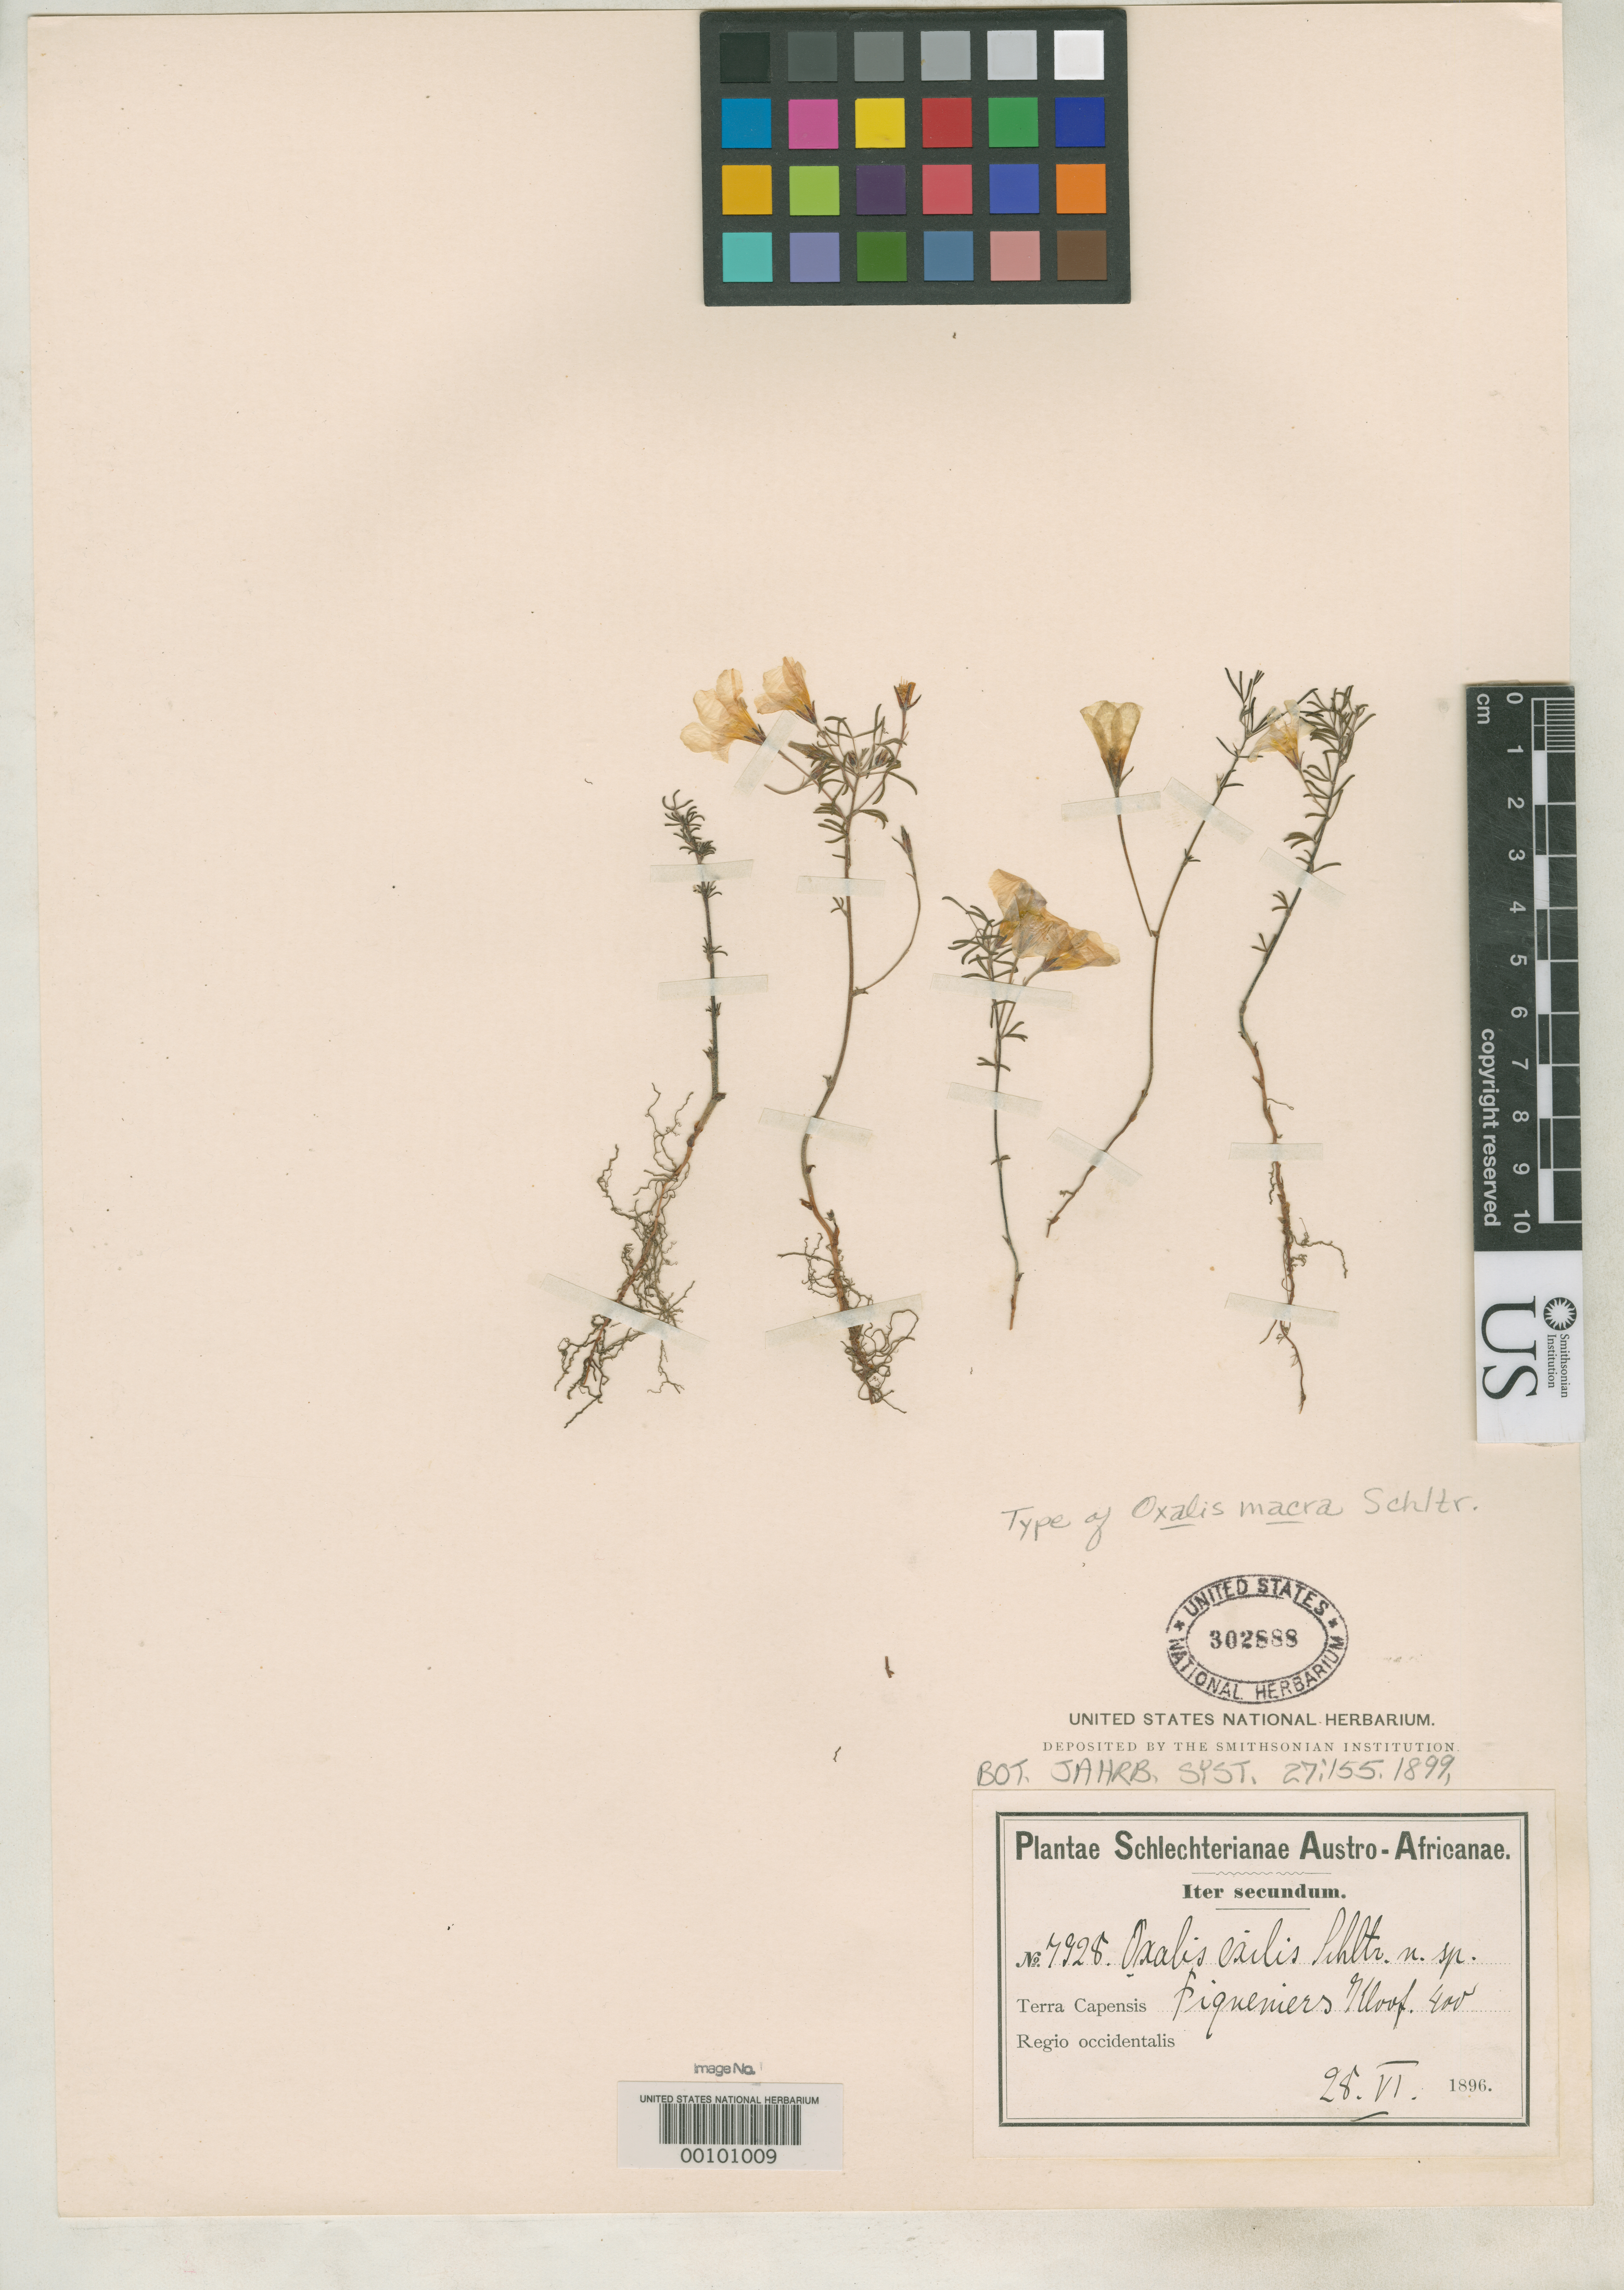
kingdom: Plantae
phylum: Tracheophyta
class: Magnoliopsida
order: Oxalidales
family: Oxalidaceae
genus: Oxalis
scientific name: Oxalis macra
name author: Schltr.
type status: Isotype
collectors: F. R. R. Schlechter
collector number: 7928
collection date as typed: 28 Jun 1896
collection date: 1896-06-28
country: South Africa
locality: Cape Province. Fiqueniers Kloof.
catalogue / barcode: US 302888